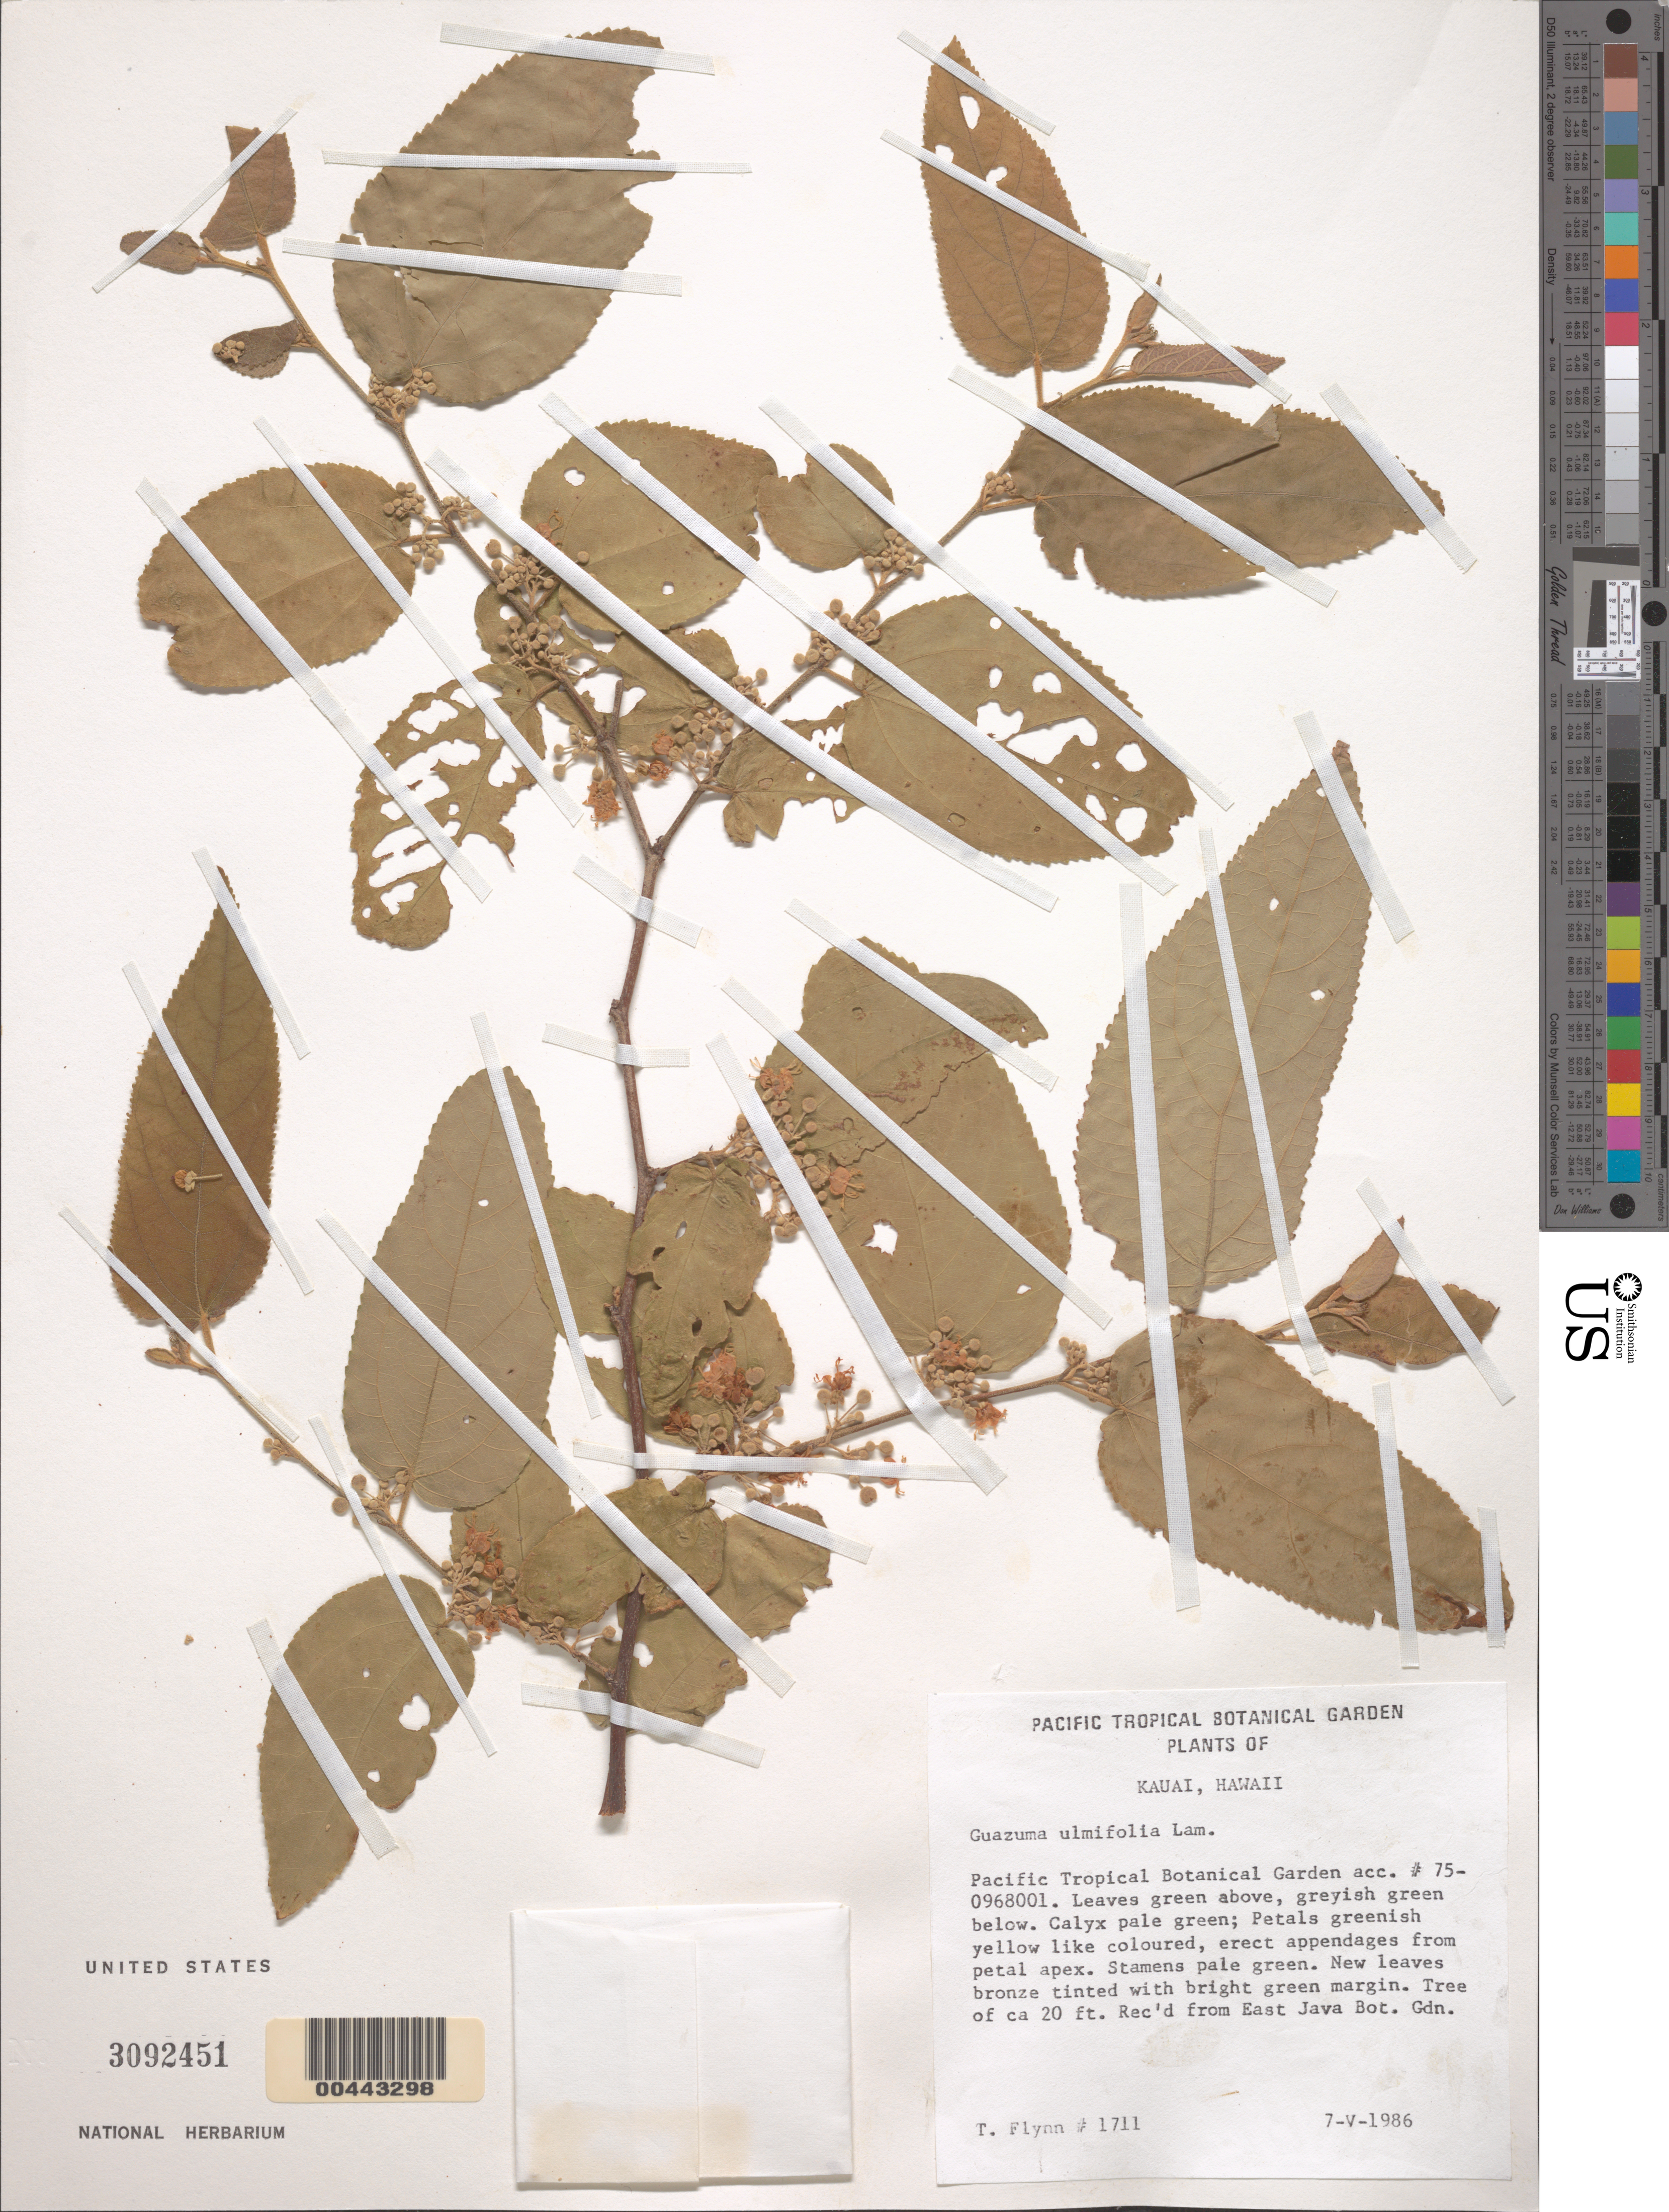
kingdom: Plantae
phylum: Tracheophyta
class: Magnoliopsida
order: Malvales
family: Malvaceae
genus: Guazuma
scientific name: Guazuma ulmifolia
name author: Lam.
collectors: T. W. Flynn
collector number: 1711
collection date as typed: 7 May 1986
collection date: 1986-05-07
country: United States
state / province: Hawaii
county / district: Kauai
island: Kaua'i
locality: Pacific Tropical Botanical Garden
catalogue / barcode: US 3092451